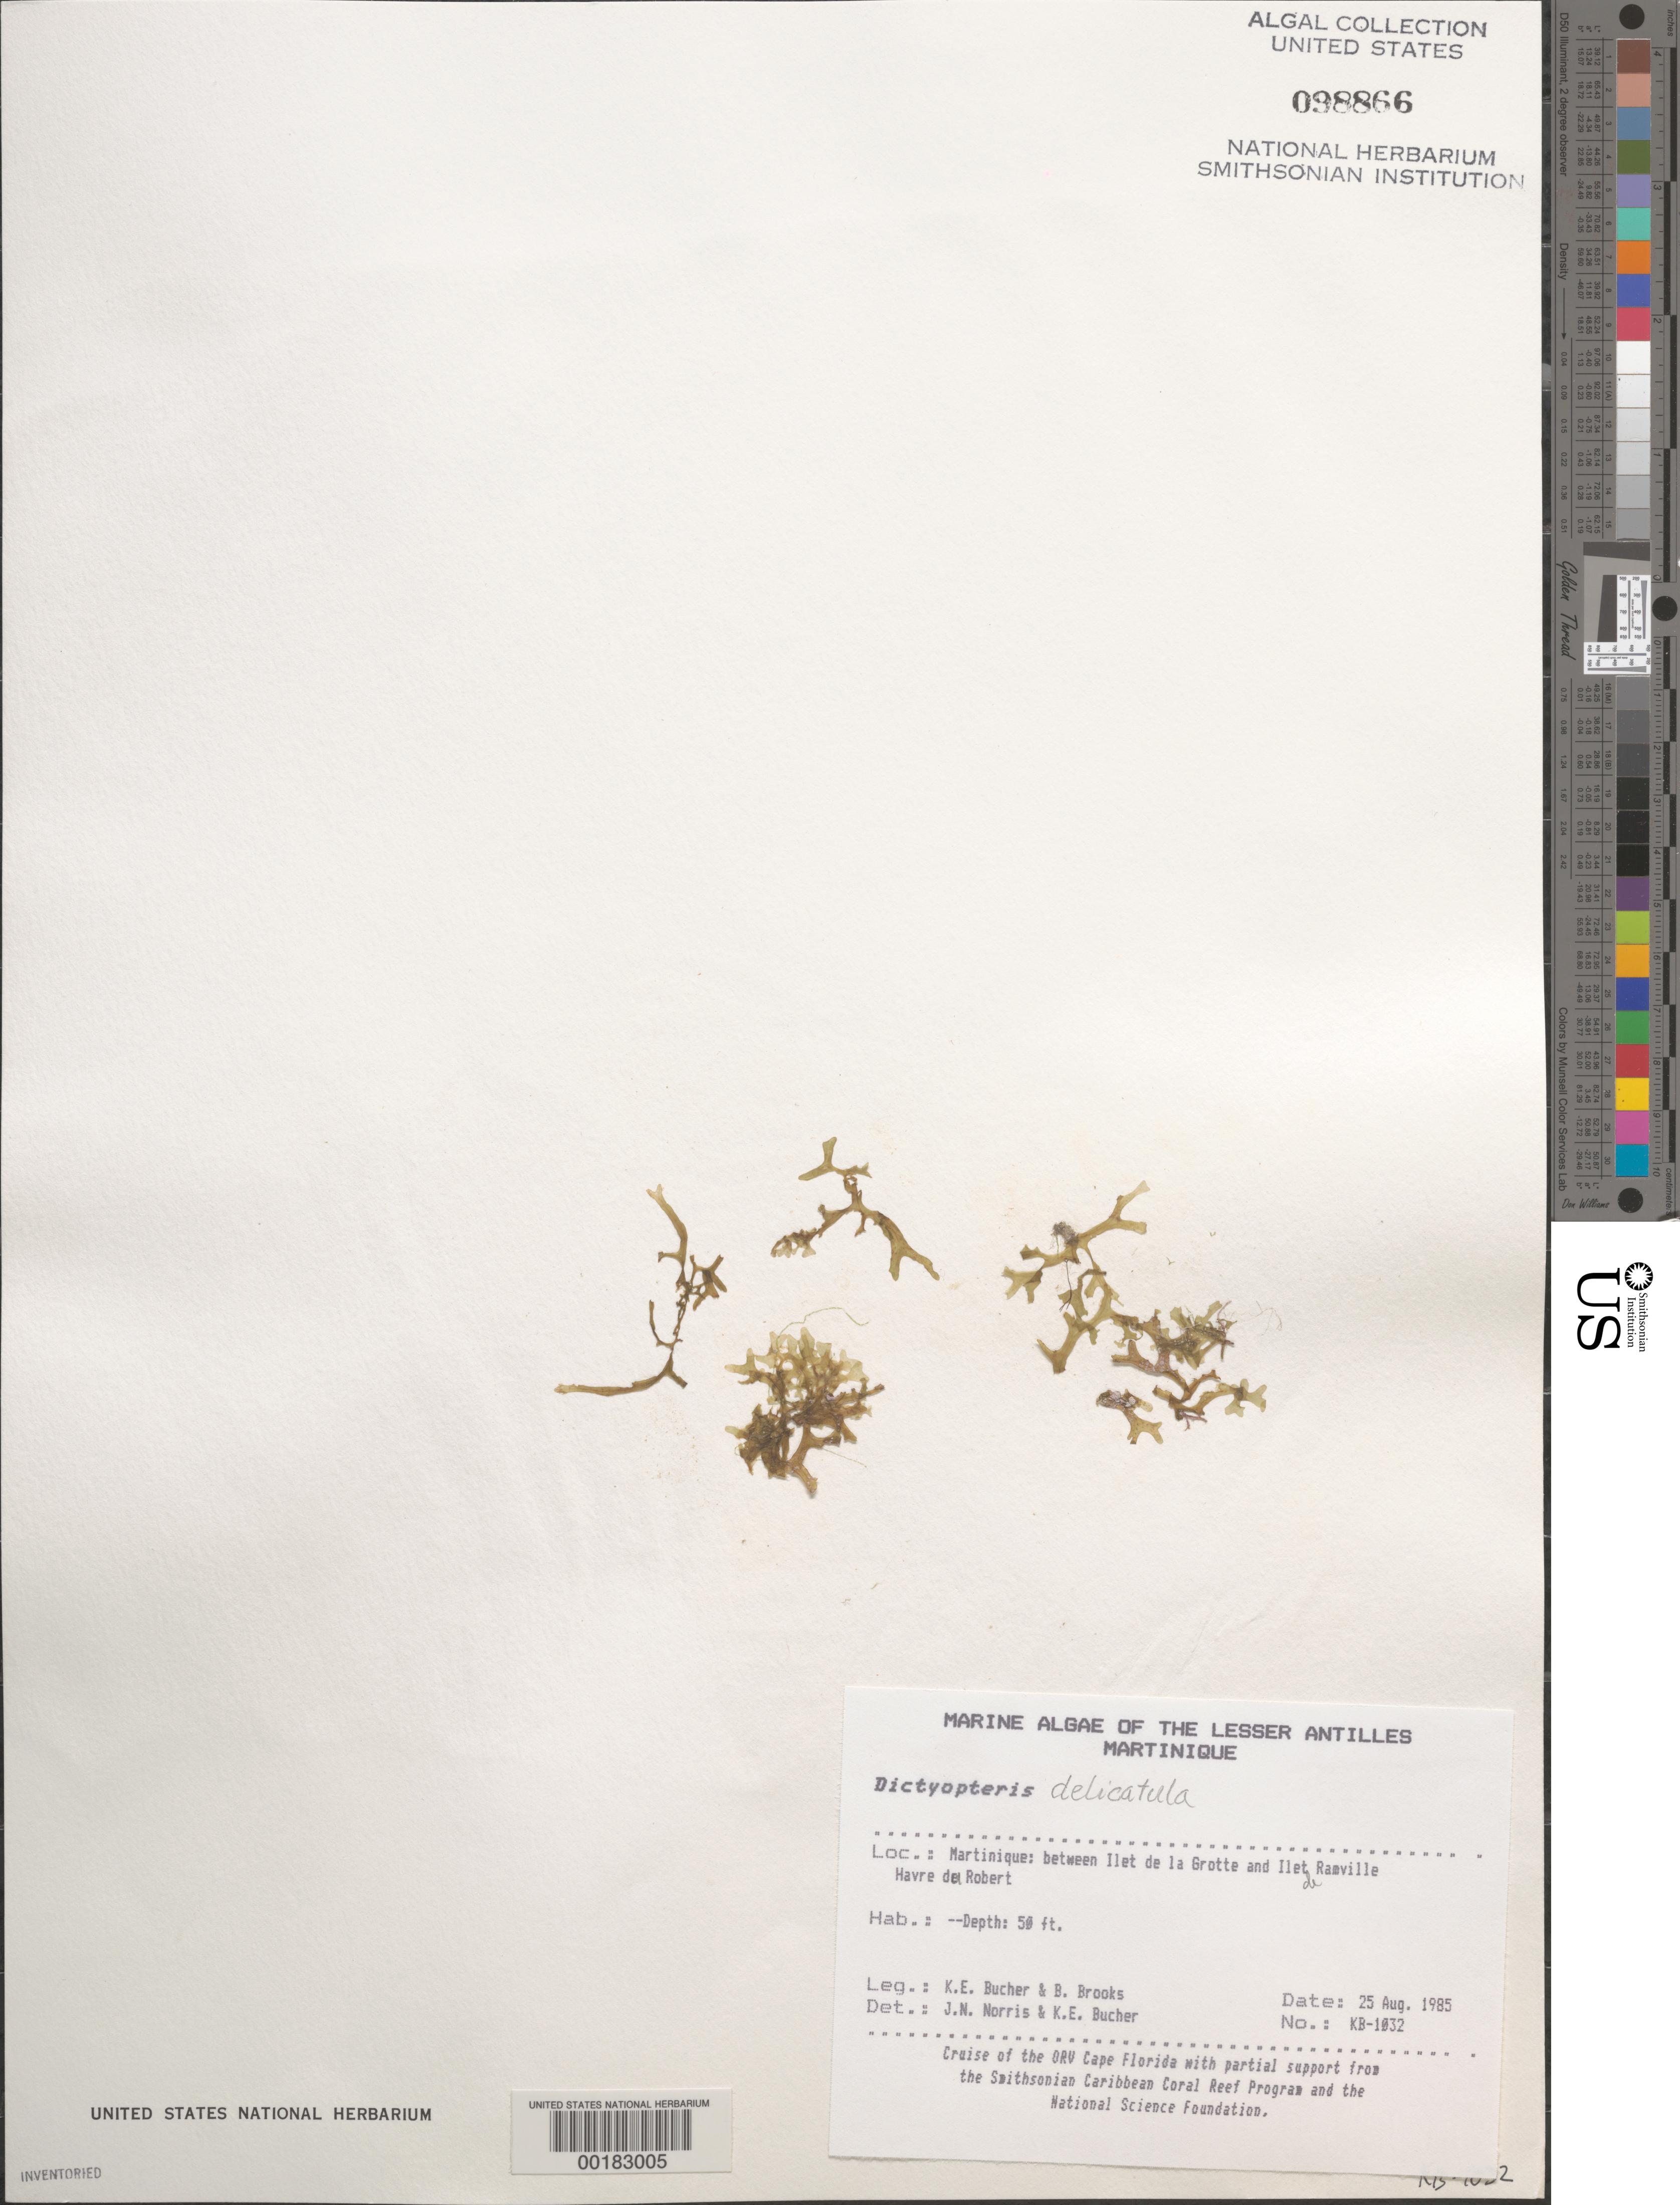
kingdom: Chromista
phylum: Ochrophyta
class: Phaeophyceae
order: Dictyotales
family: Dictyotaceae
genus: Dictyopteris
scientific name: Dictyopteris delicatula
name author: J.V.Lamouroux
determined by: Norris, J. N.; Bucher, K. E.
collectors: K. E. Bucher & B. Brooks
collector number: Kb-1032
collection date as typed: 25 Aug 1985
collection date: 1985-08-25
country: Martinique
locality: Between Ilet de la Grotte and Ilet de Ramville, Havre du Robert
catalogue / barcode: US 98866